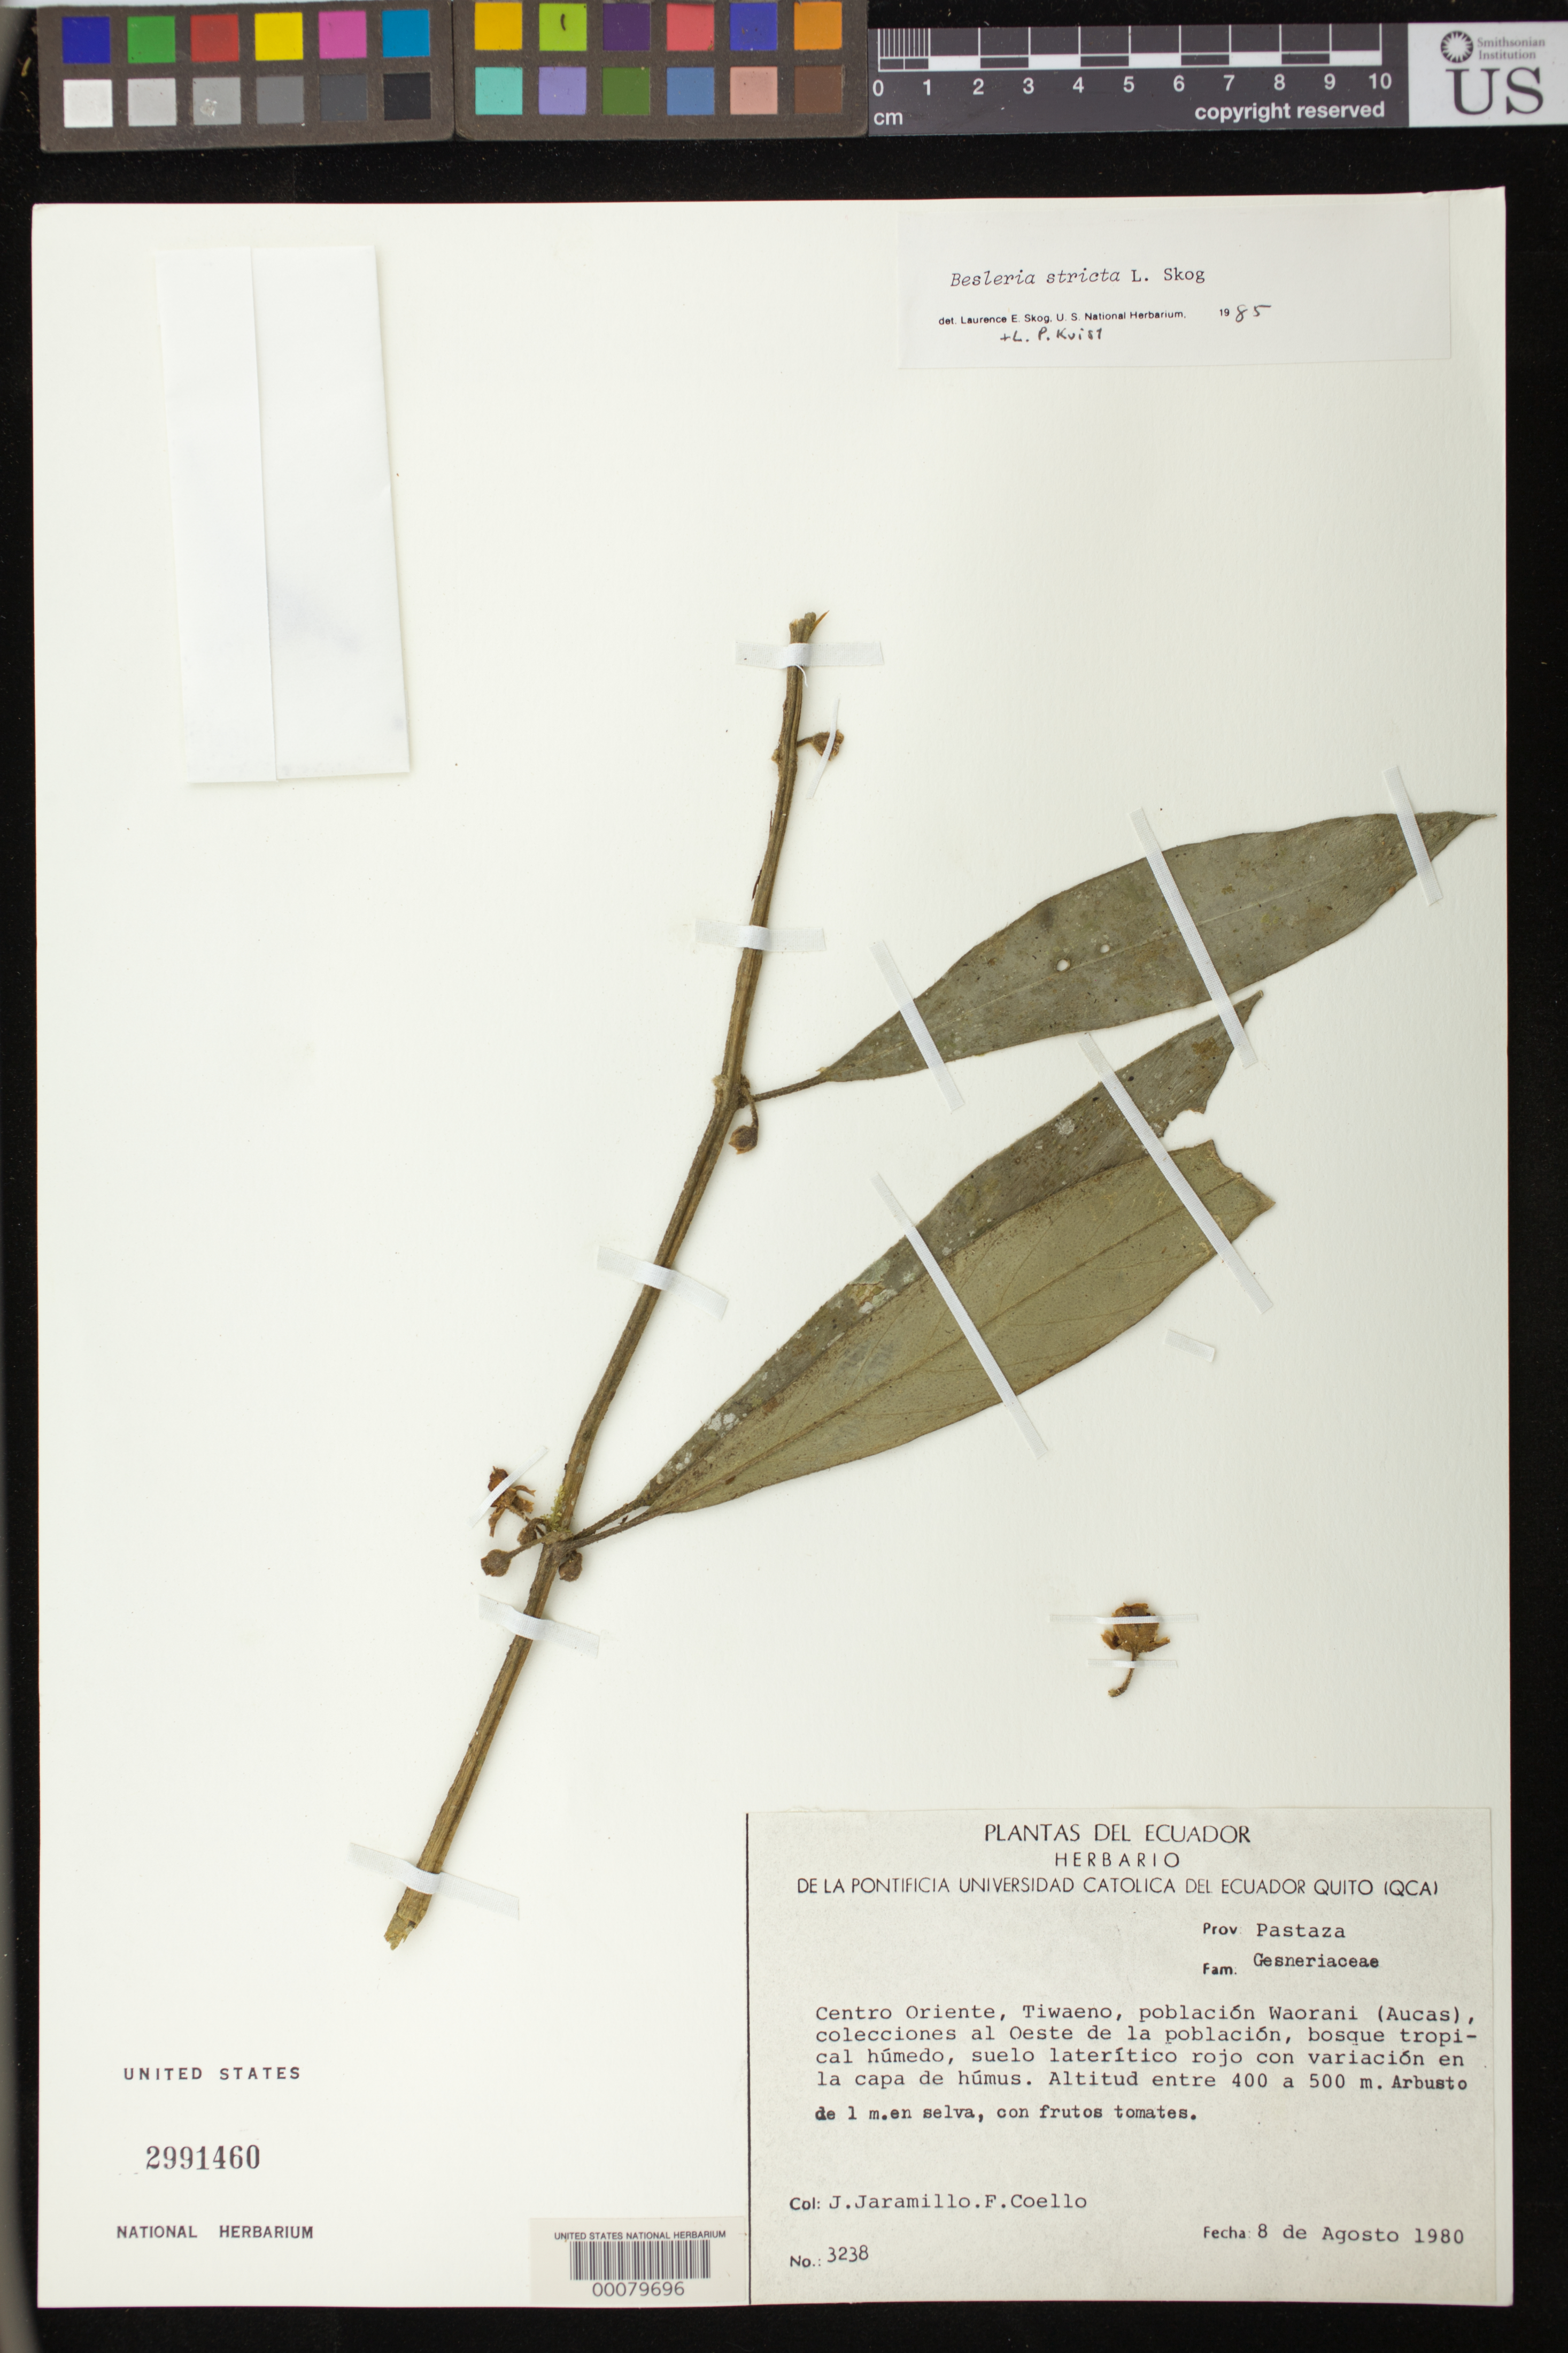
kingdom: Plantae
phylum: Tracheophyta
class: Magnoliopsida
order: Lamiales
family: Gesneriaceae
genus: Besleria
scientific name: Besleria stricta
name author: L.E. Skog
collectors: J. L. Jaramillo & F. Coello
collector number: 3238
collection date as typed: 08 Aug 1980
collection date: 1980-08-08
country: Ecuador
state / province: Pastaza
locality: Centro Oriente, Tiwaeno, Waorani (Aucas), collecting done W of settlement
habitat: Humid tropical forest; in forest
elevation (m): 400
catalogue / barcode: US 2991460